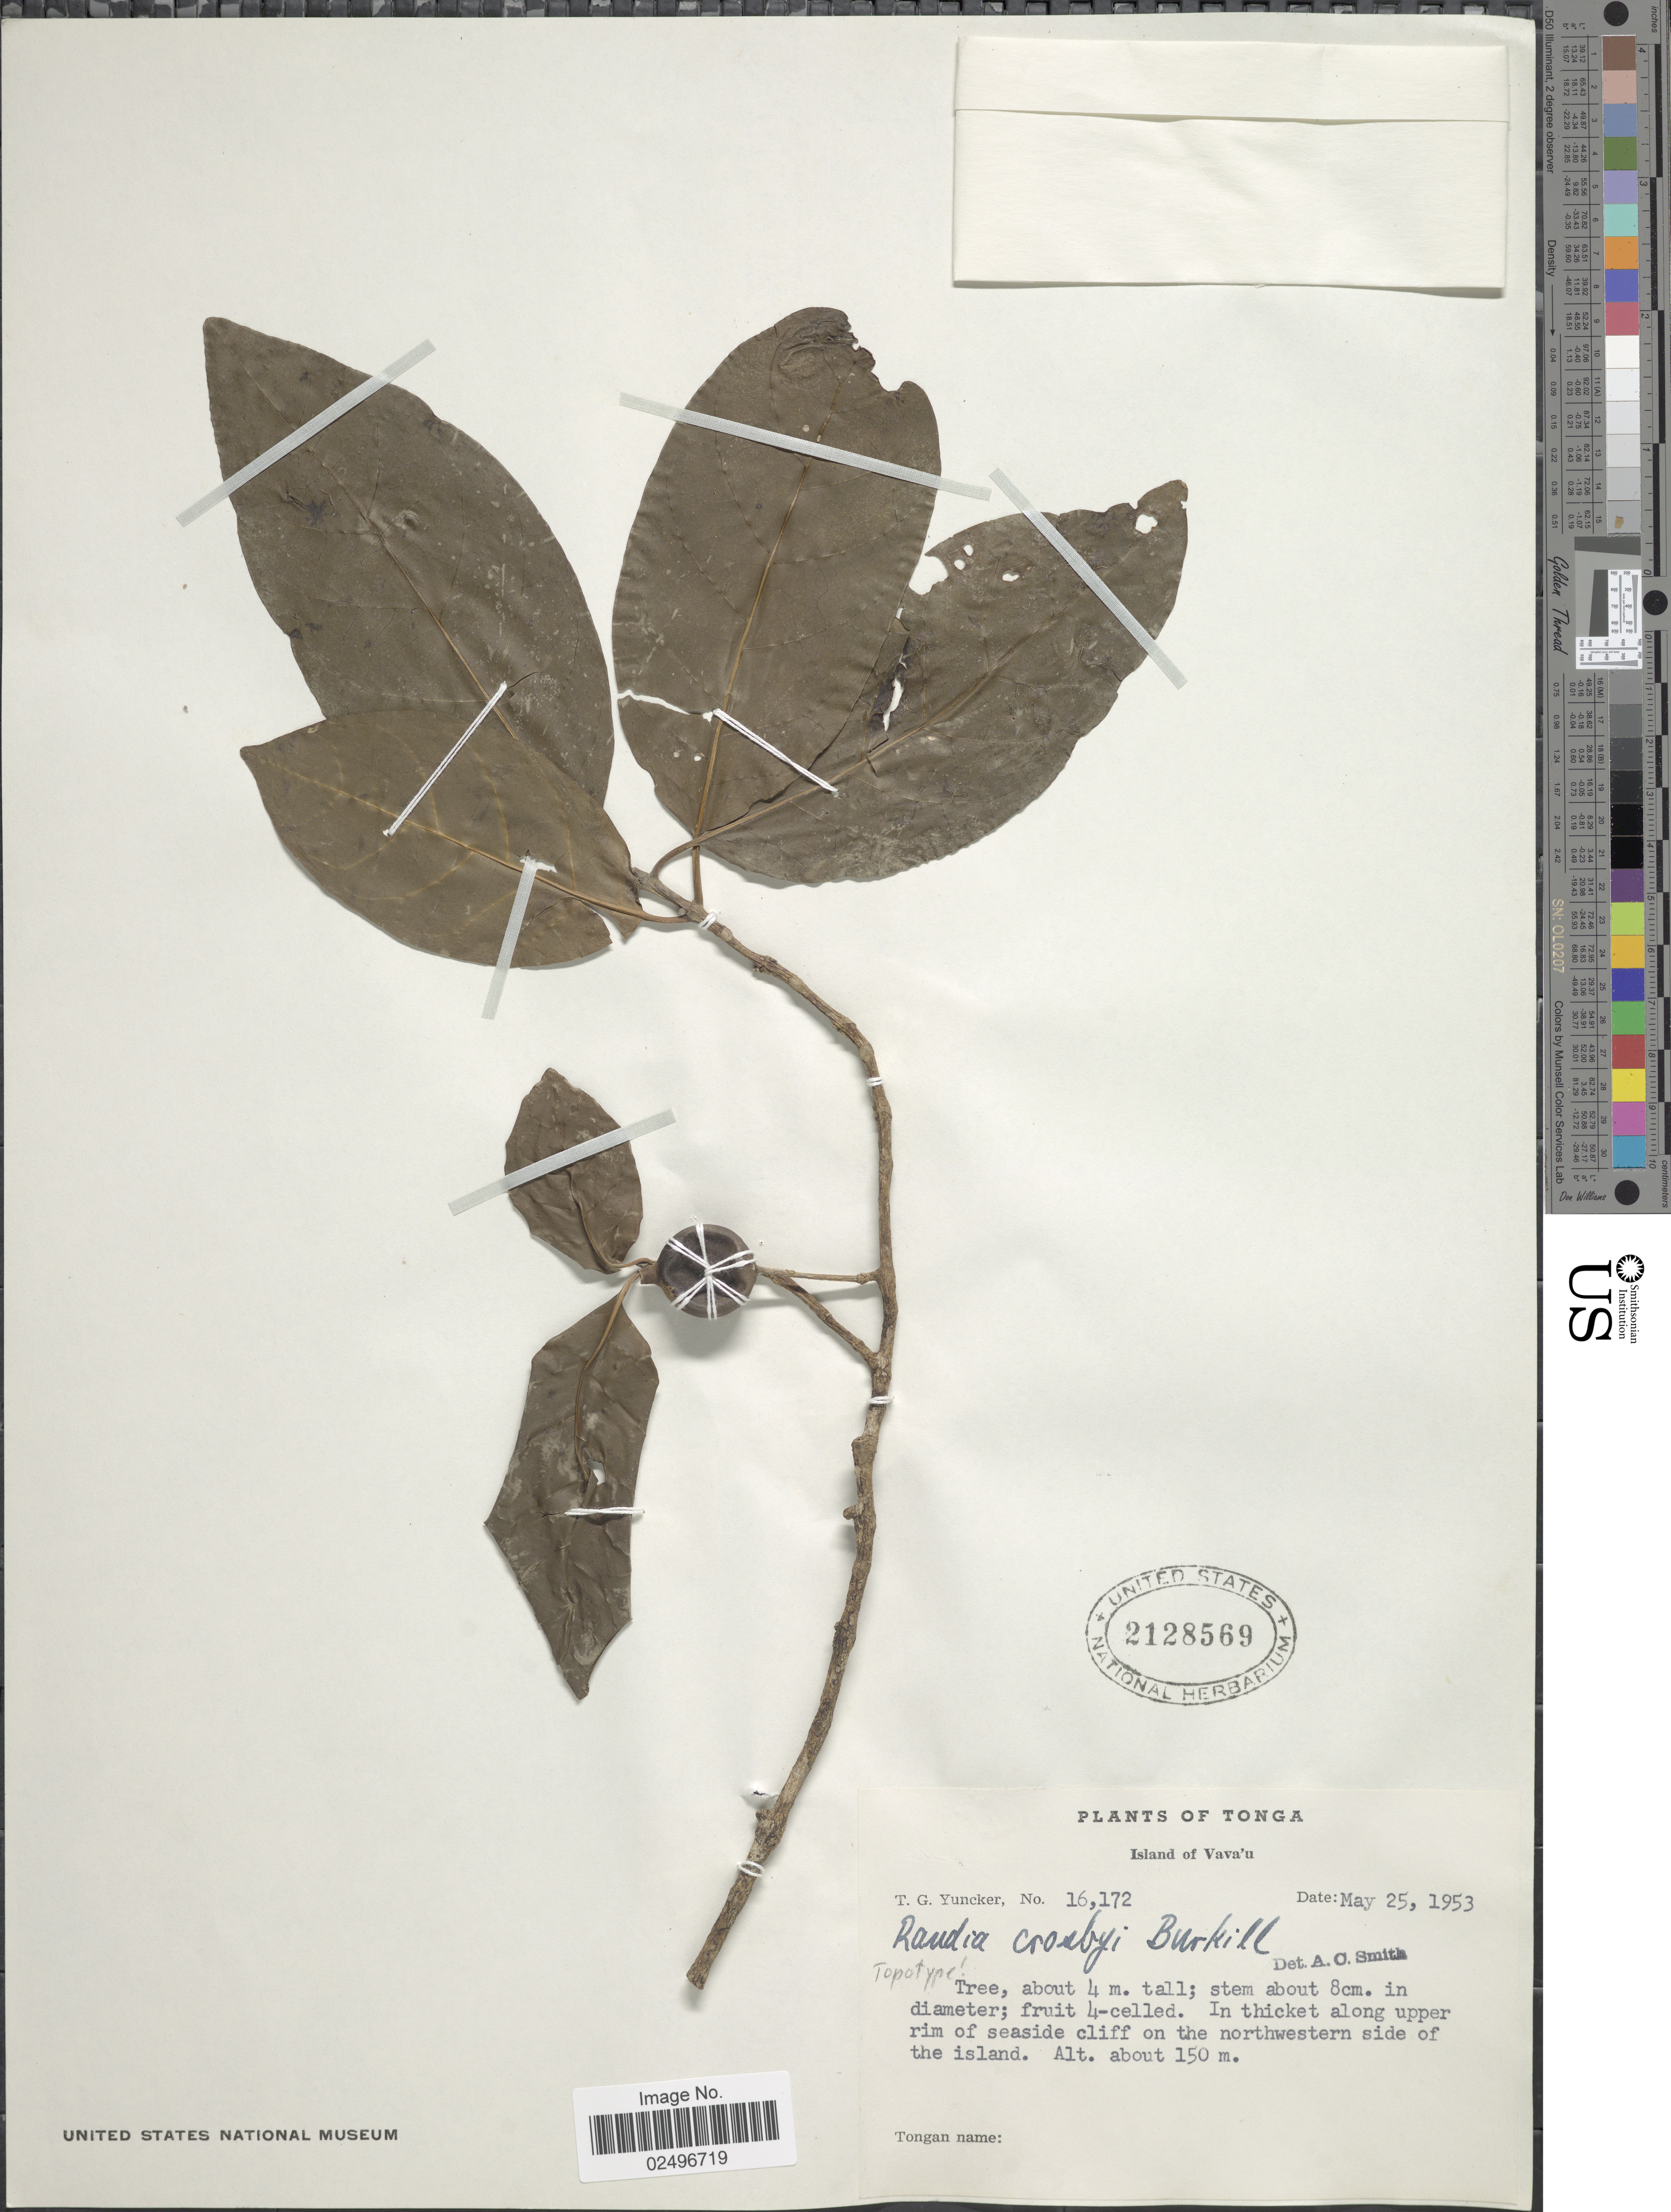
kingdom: Plantae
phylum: Tracheophyta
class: Magnoliopsida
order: Gentianales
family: Rubiaceae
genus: Atractocarpus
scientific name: Atractocarpus crosbyi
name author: (Burkill) Puttock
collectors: T. G. Yuncker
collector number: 16172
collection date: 1953-05-25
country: Tonga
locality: Island of Vava'u. In thickets along upper rim of seaside cliff on the nortwestern side of the island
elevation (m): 150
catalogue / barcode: US 2128569